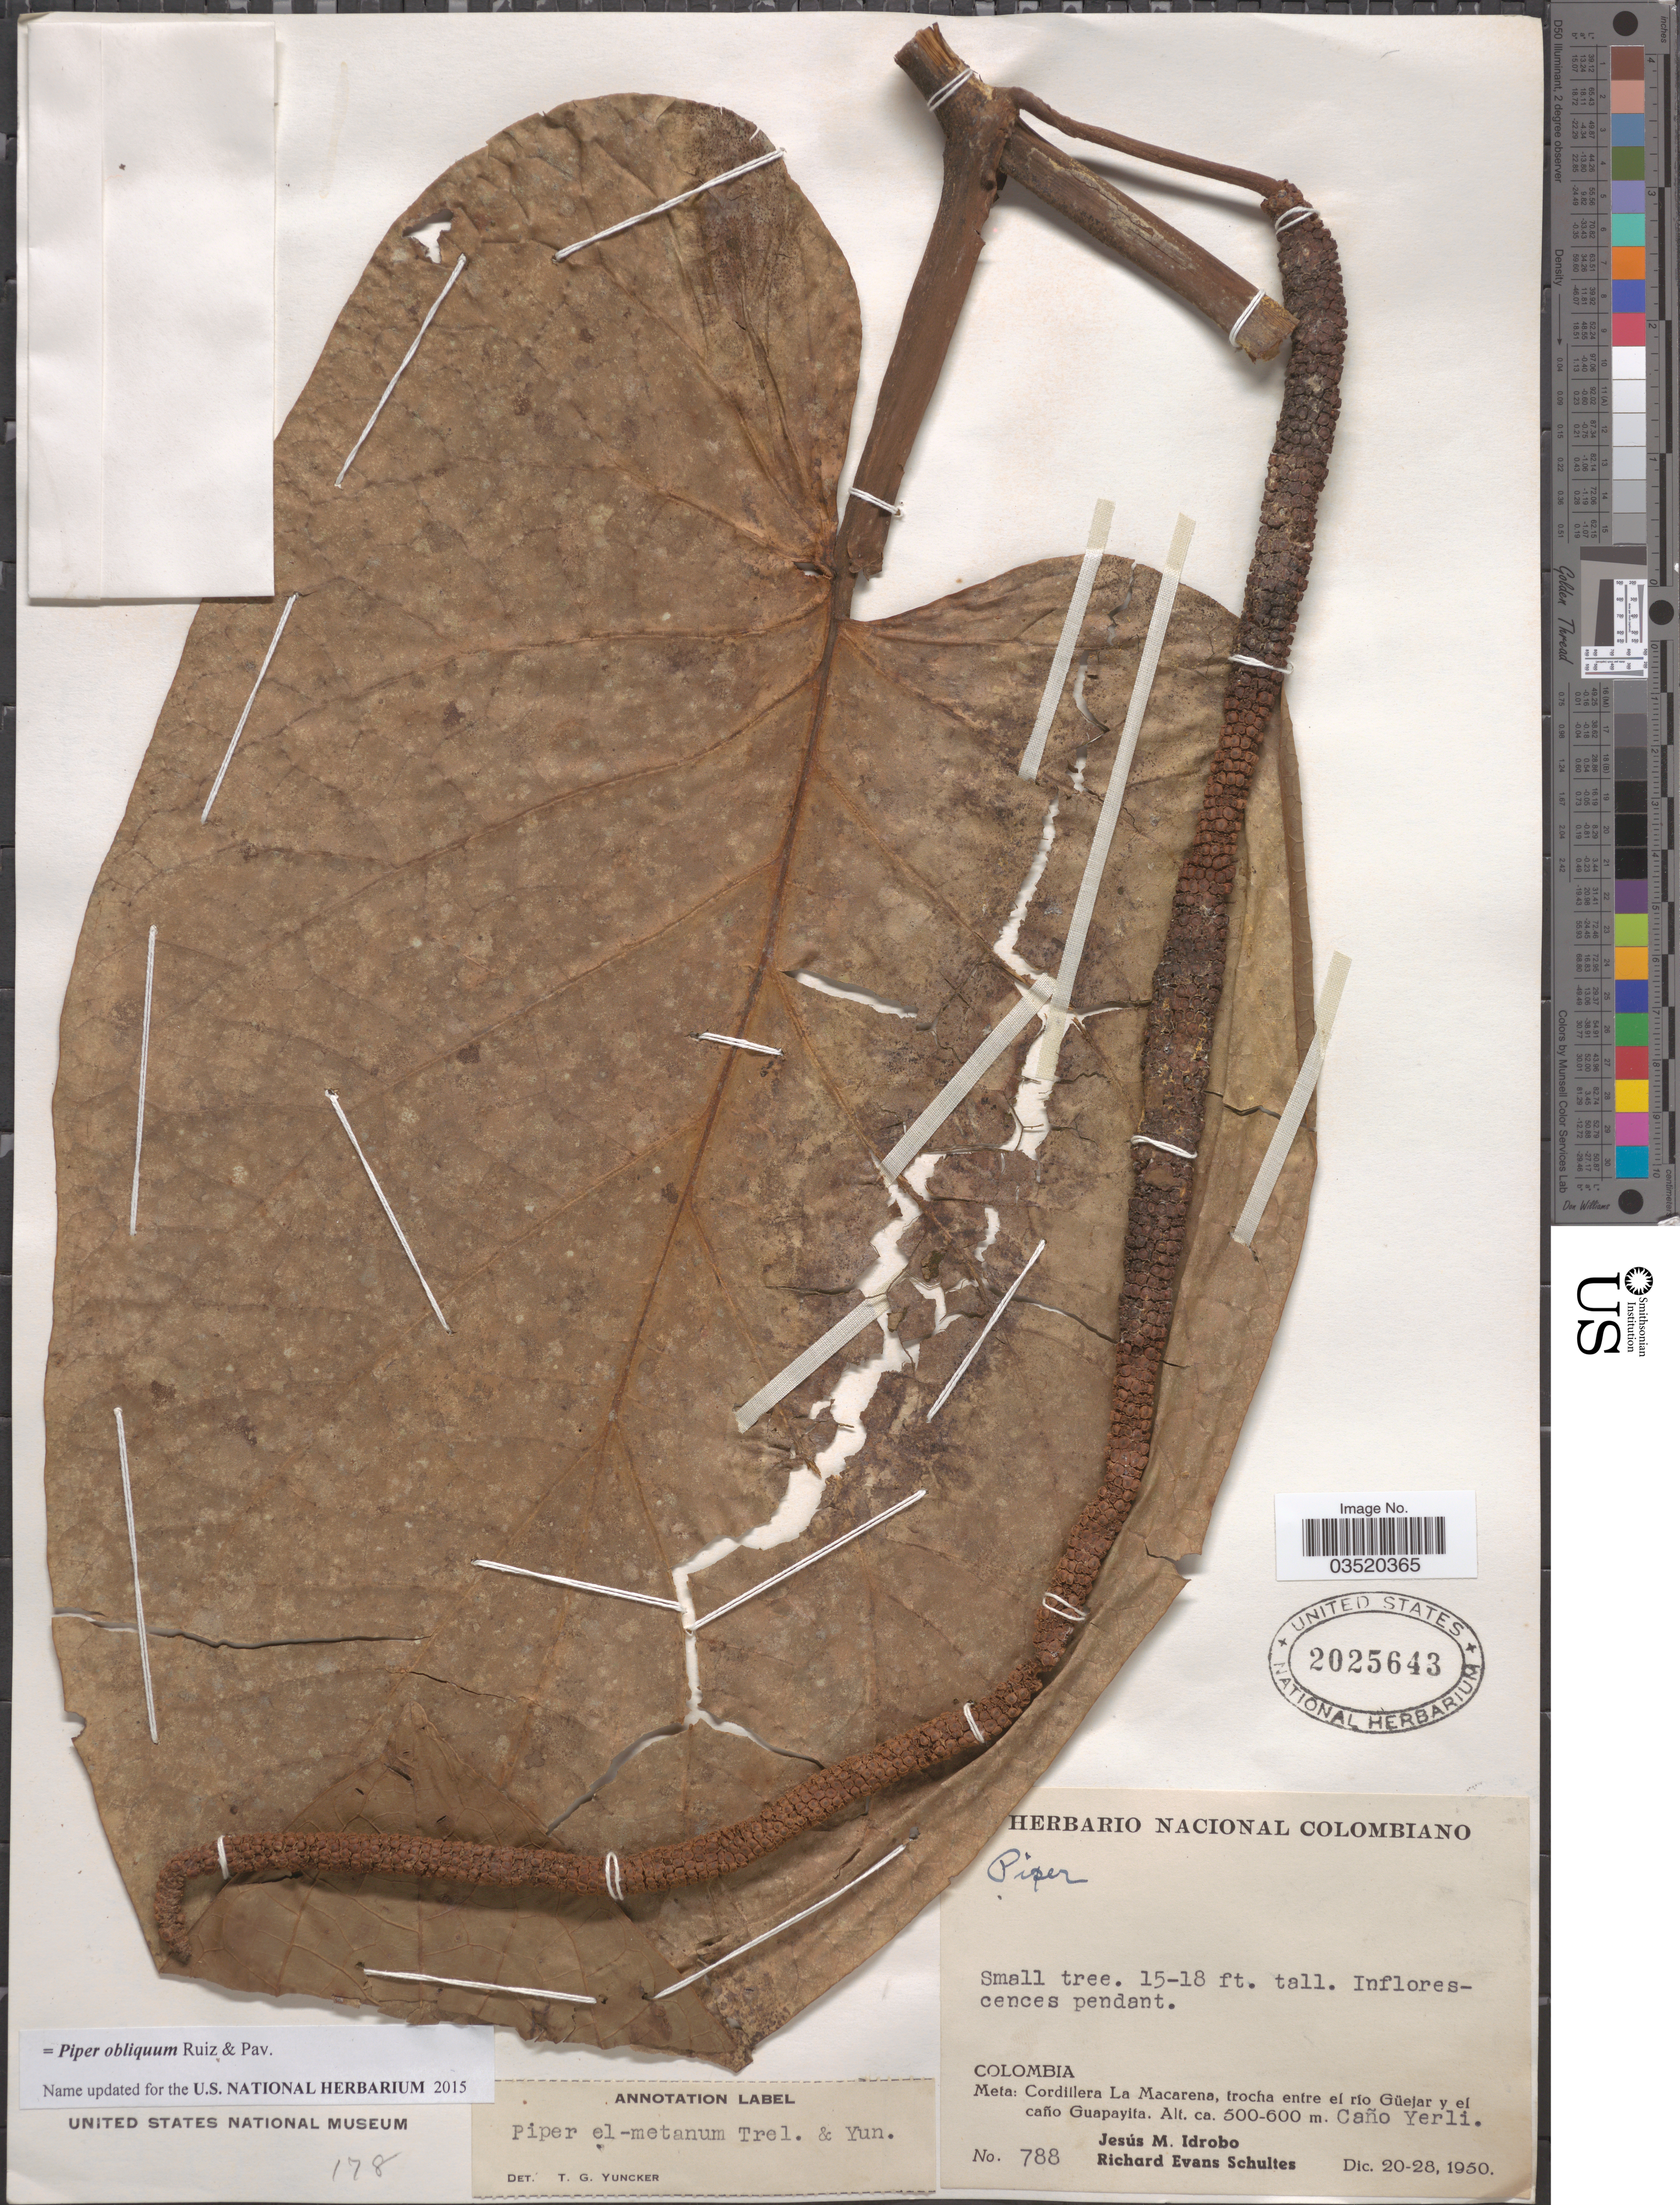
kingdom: Plantae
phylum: Tracheophyta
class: Magnoliopsida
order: Piperales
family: Piperaceae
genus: Piper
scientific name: Piper obliquum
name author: Ruiz & Pav.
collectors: J. M. Idrobo & R. E. Schultes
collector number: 788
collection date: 1950-12-20/1950-12-28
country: Colombia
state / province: Meta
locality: Cordillera La Macarena, trocha entre el río Güejar y el caño Guapayita. Caño Yerli.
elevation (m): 500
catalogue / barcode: US 2025643